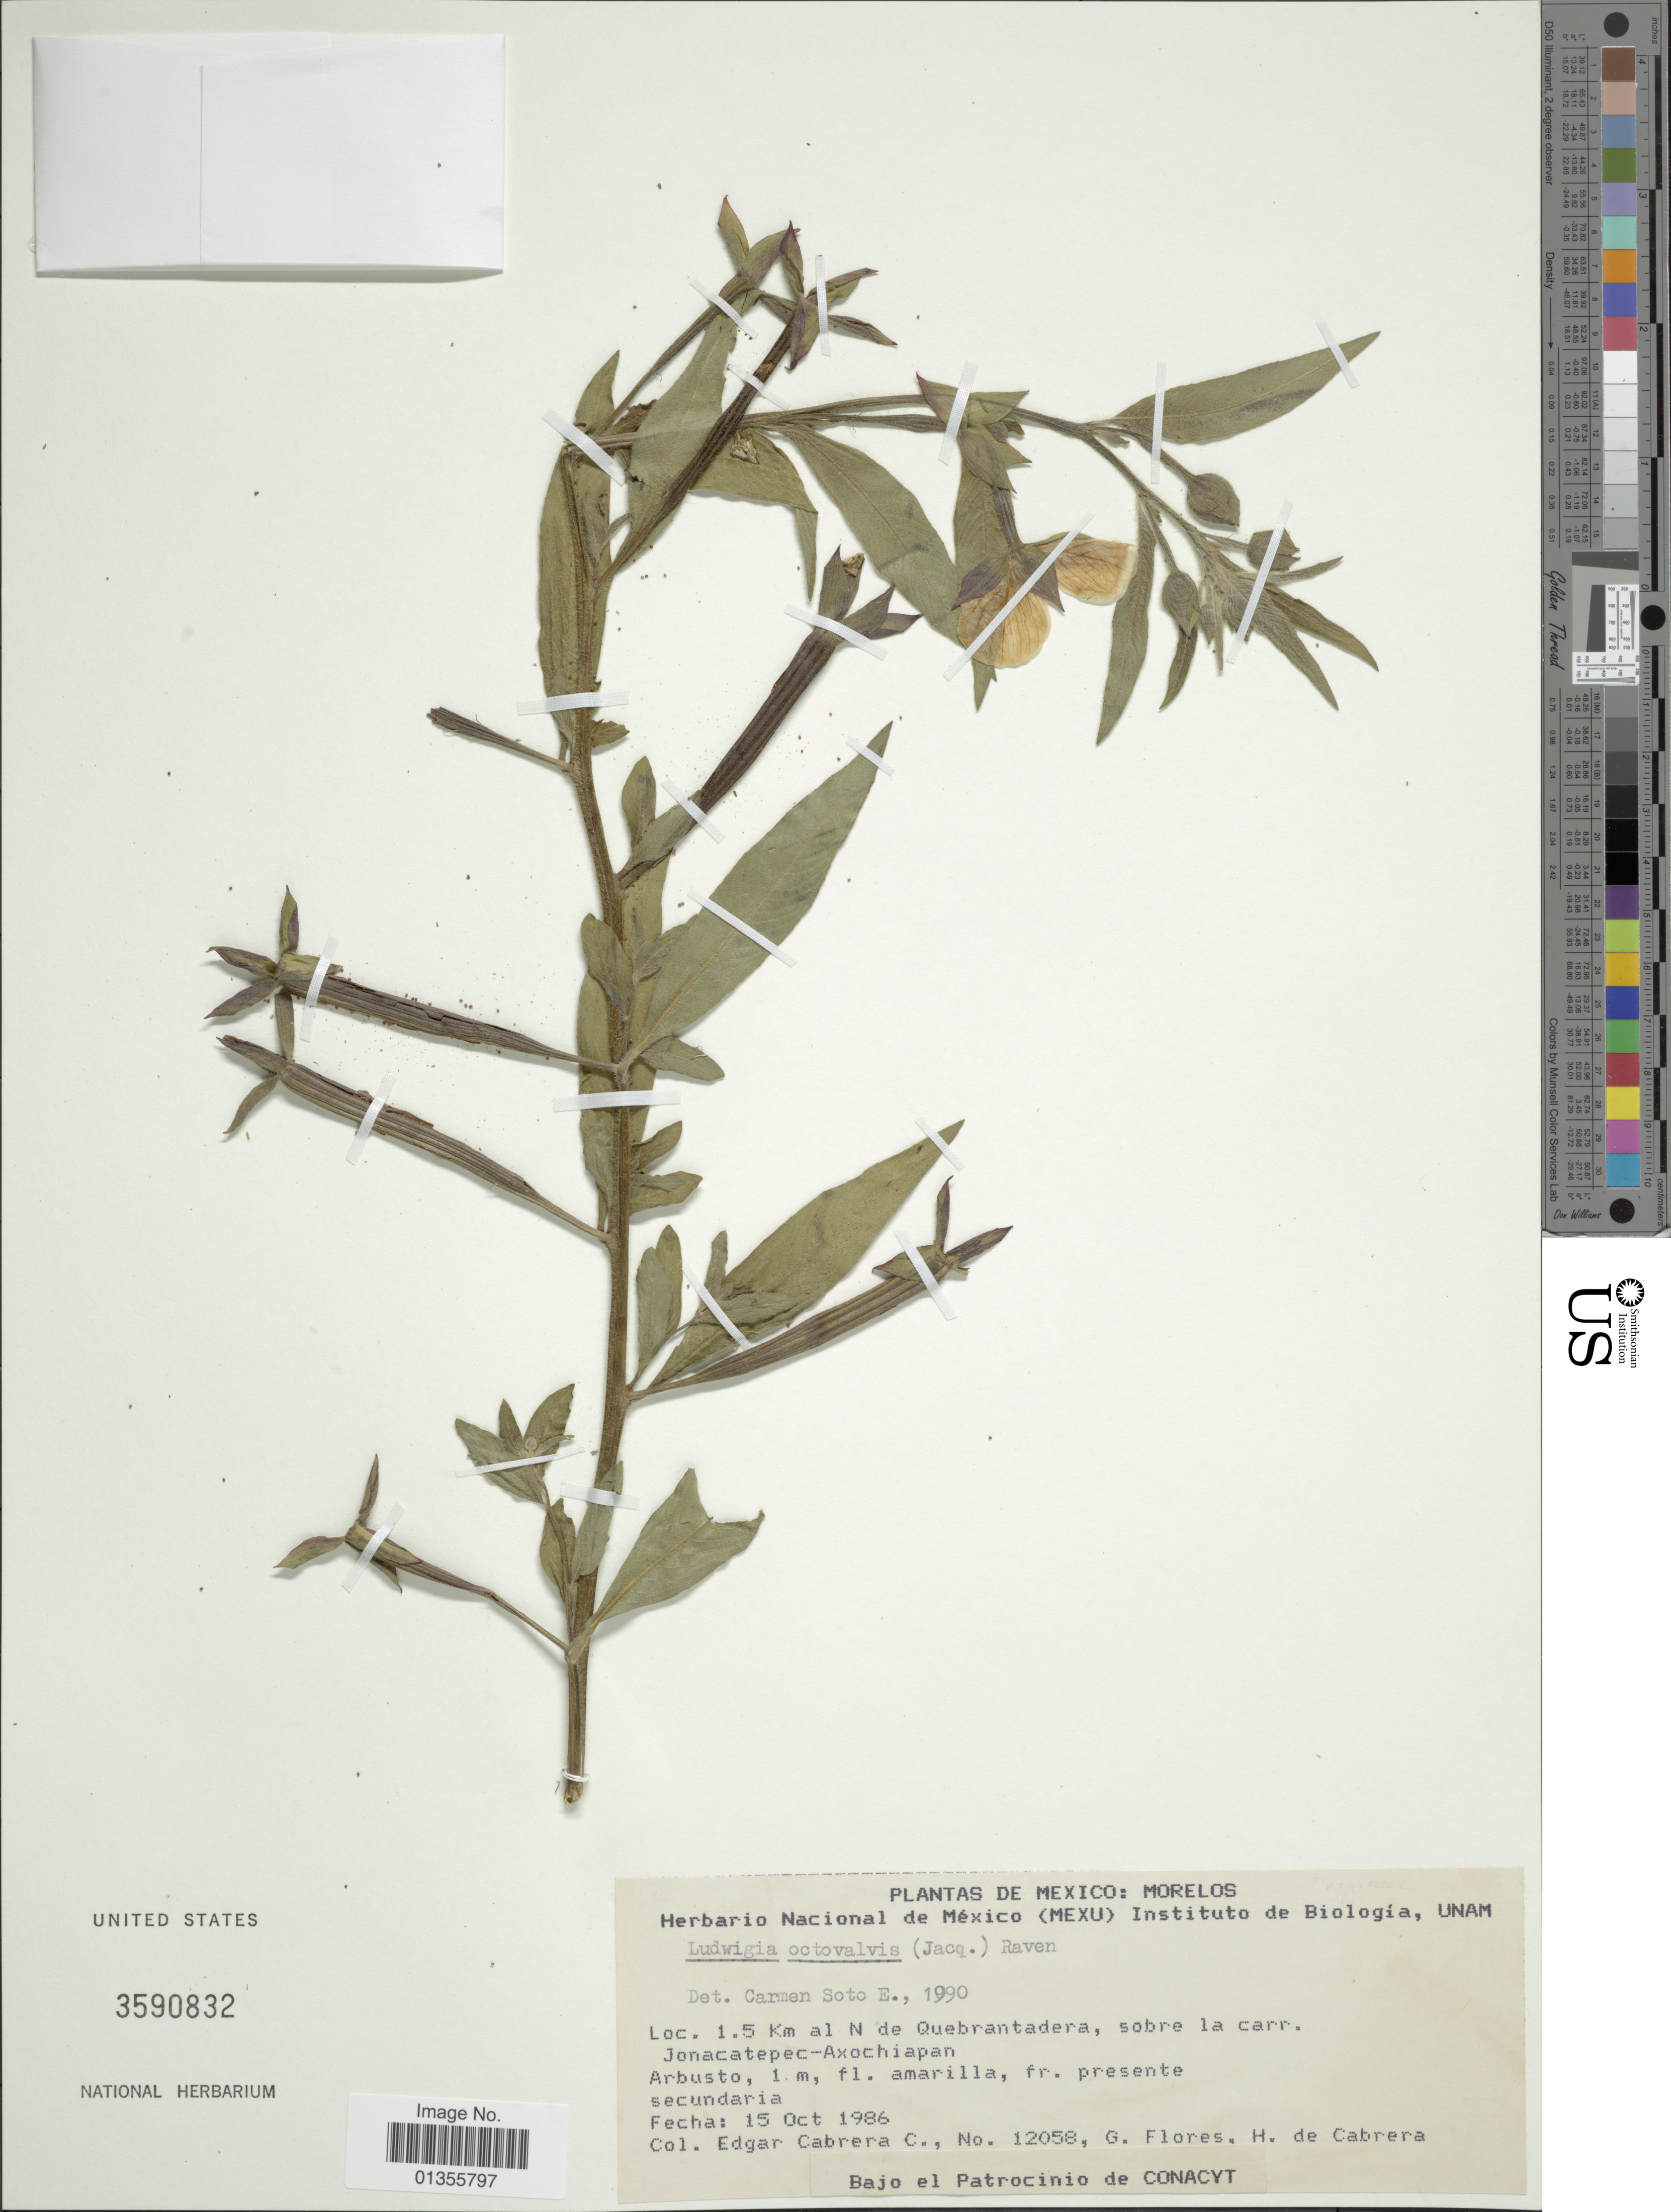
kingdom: Plantae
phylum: Tracheophyta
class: Magnoliopsida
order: Myrtales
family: Onagraceae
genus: Ludwigia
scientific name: Ludwigia octovalvis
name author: (Jacq.) P.H. Raven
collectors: E. Cabrera, G. Flores F. & H. Cabrera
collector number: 12058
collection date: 1986-10-15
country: Mexico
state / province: Morelos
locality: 1.5 Km al N de Quebrantadera, sobre la carr. Jonacatepec-Axochiapan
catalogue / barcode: US 3590832